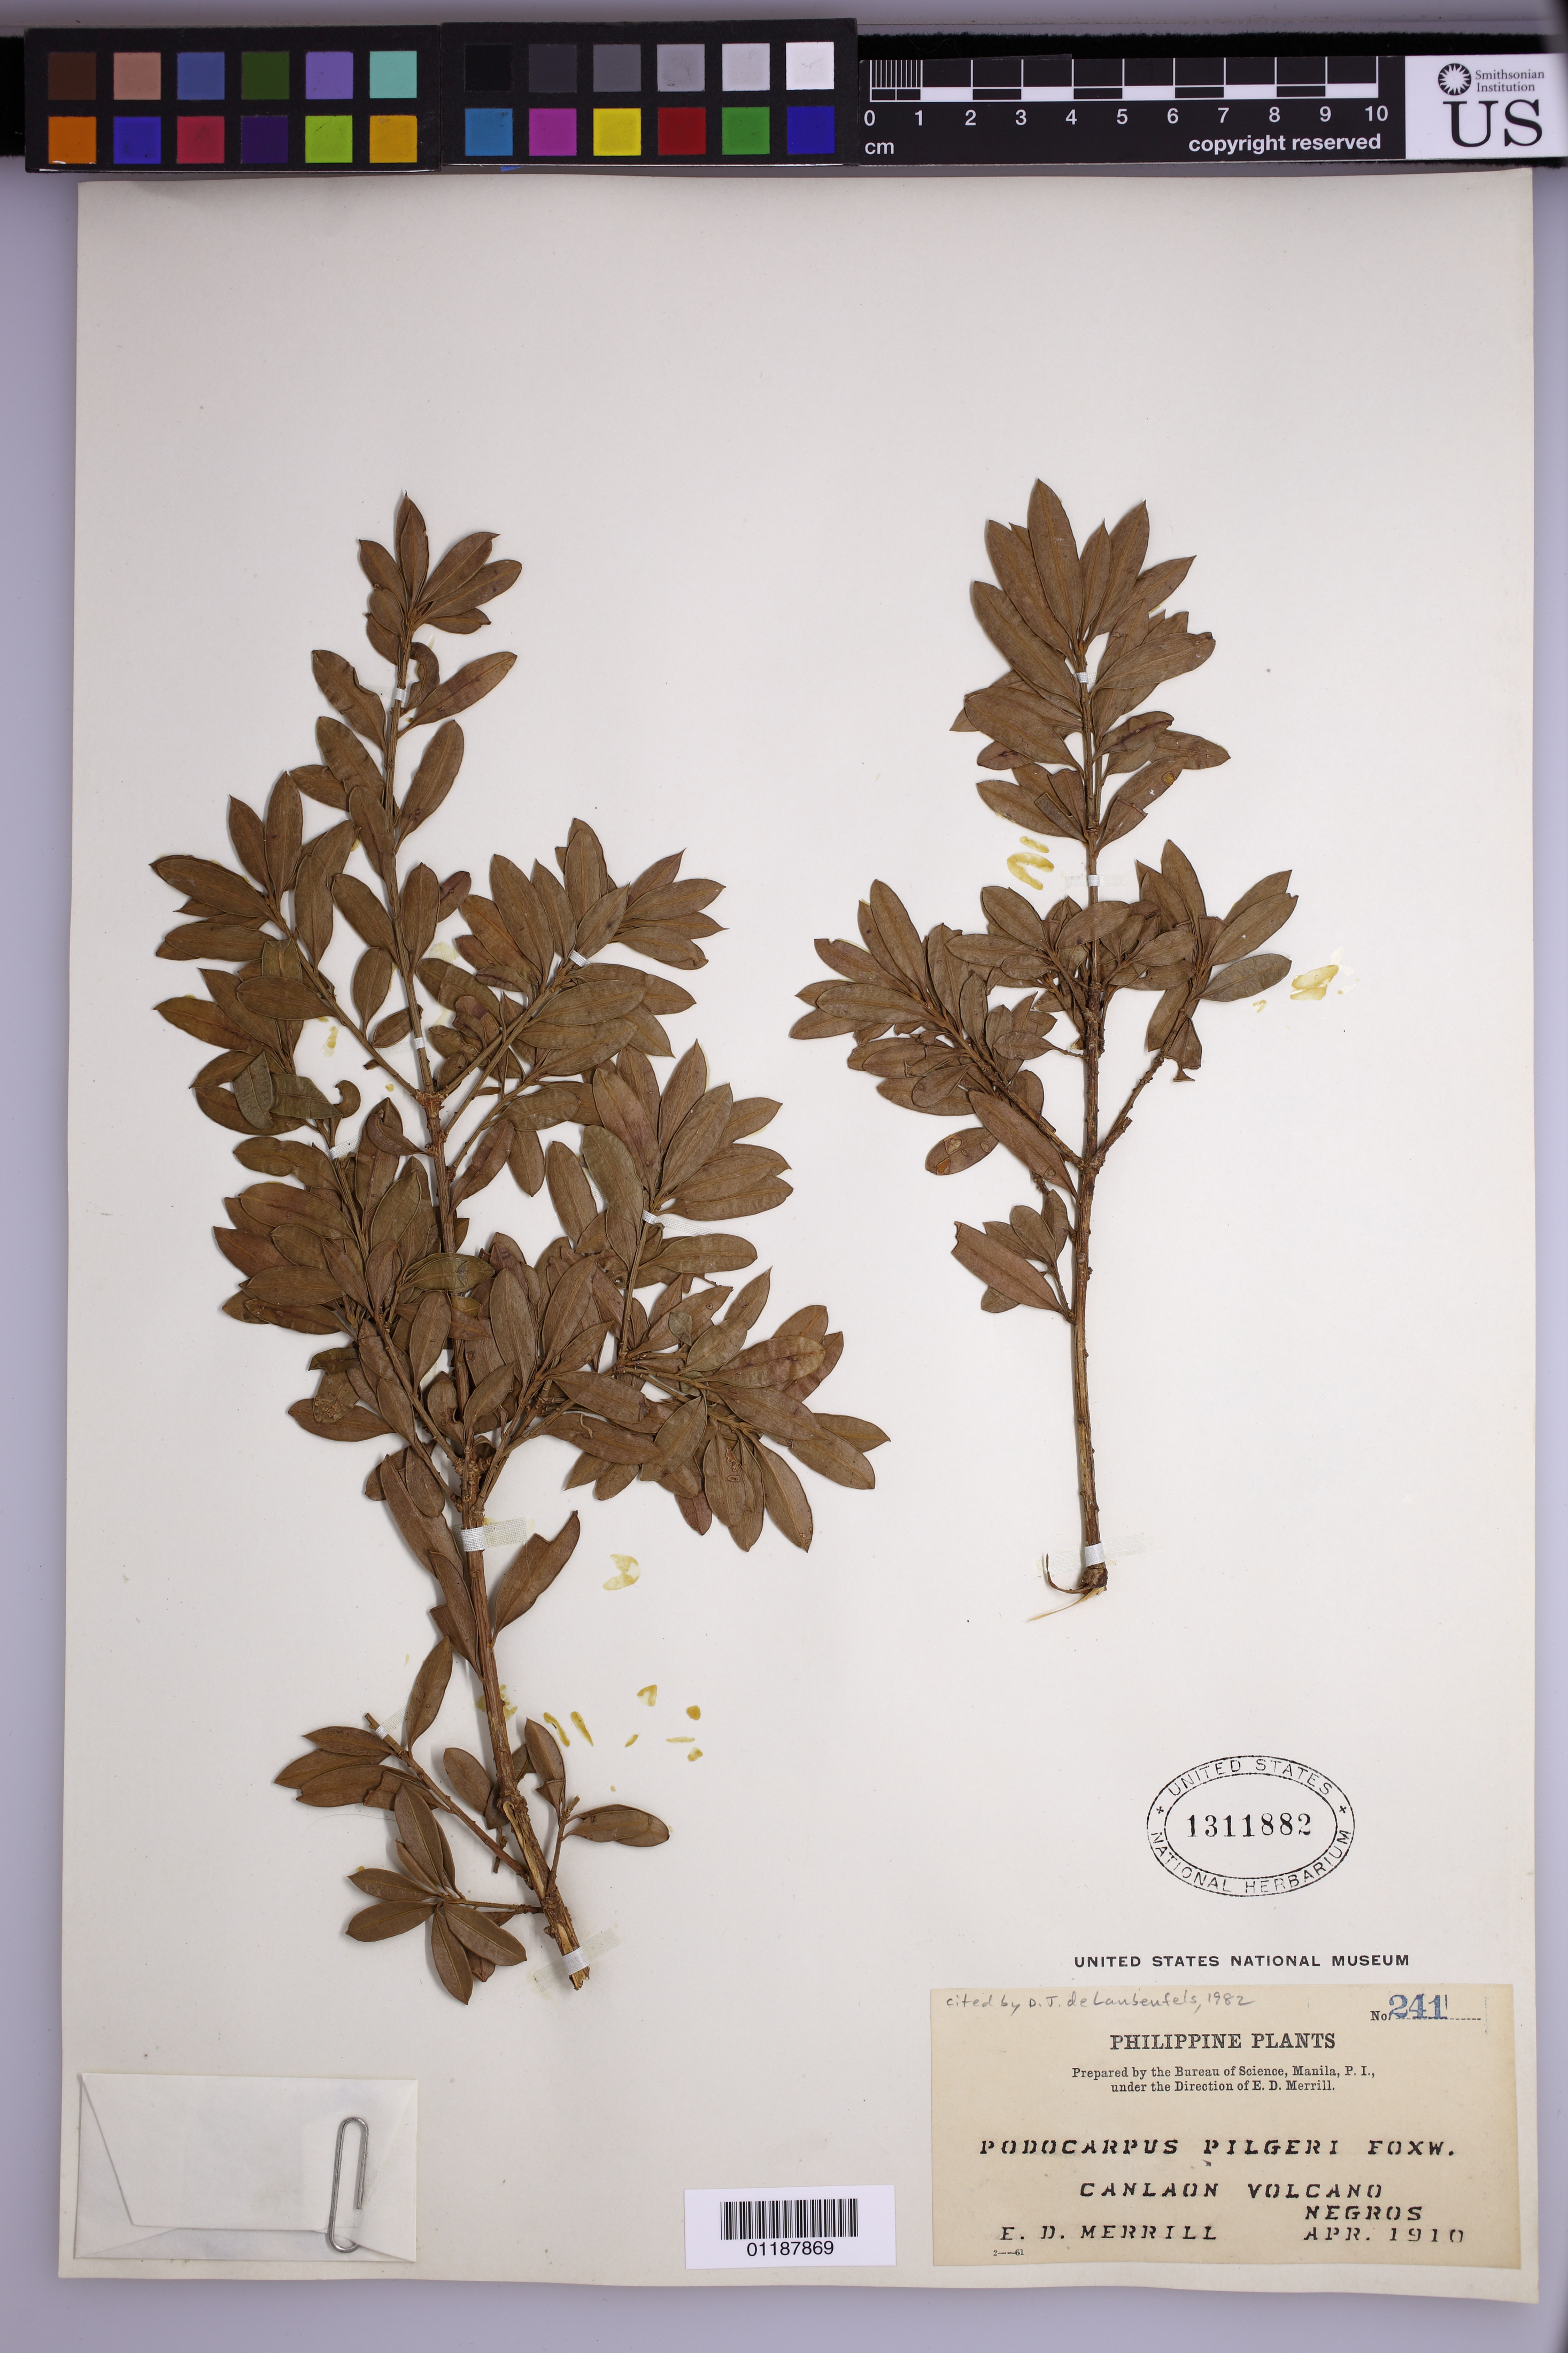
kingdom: Plantae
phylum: Tracheophyta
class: Pinopsida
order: Pinales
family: Podocarpaceae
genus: Podocarpus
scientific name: Podocarpus pilgeri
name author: Foxw.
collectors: E. D. Merrill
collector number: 241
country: Philippines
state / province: Central Visayas / Western Visayas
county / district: Negros Occidental / Negros Oriental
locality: Canlaon Volcano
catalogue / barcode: US 1311882